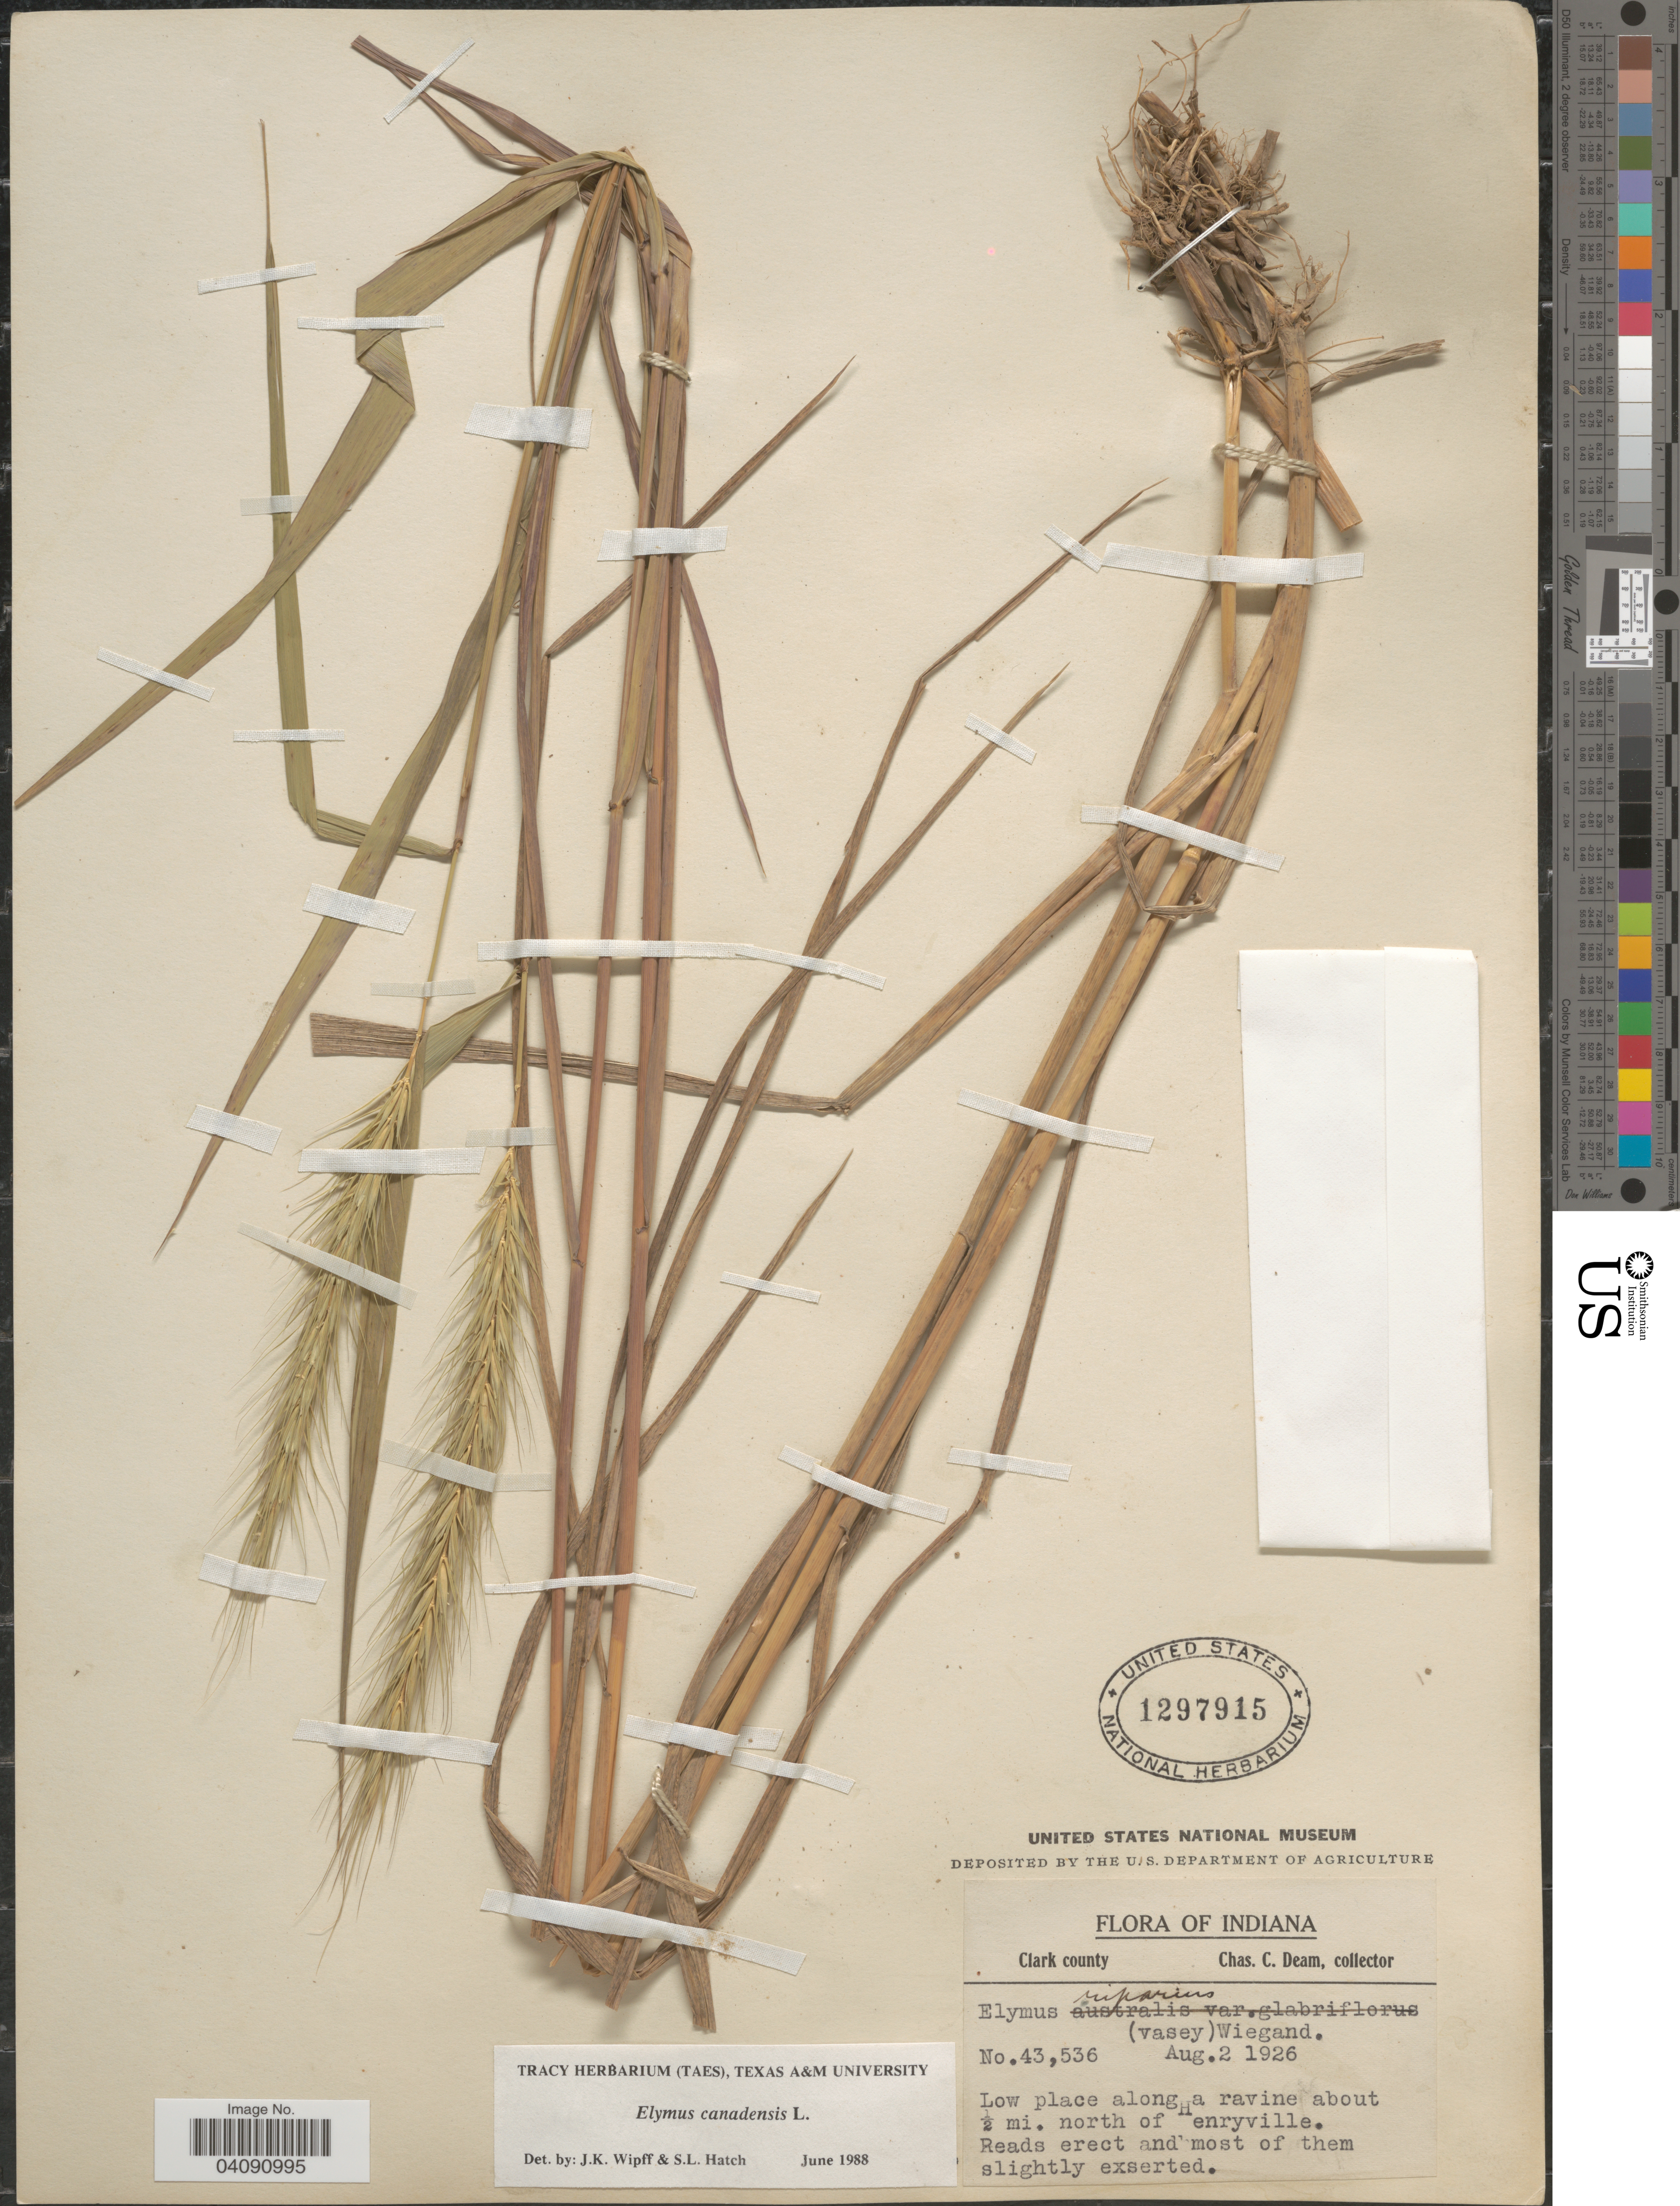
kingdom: Plantae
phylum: Tracheophyta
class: Liliopsida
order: Poales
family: Poaceae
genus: Elymus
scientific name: Elymus canadensis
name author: L.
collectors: C. C. Deam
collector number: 43536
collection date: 1926-08-02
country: United States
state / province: Indiana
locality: Clark county. Low place along a ravine about ½ mi. north of Henryville.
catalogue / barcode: US 1297915